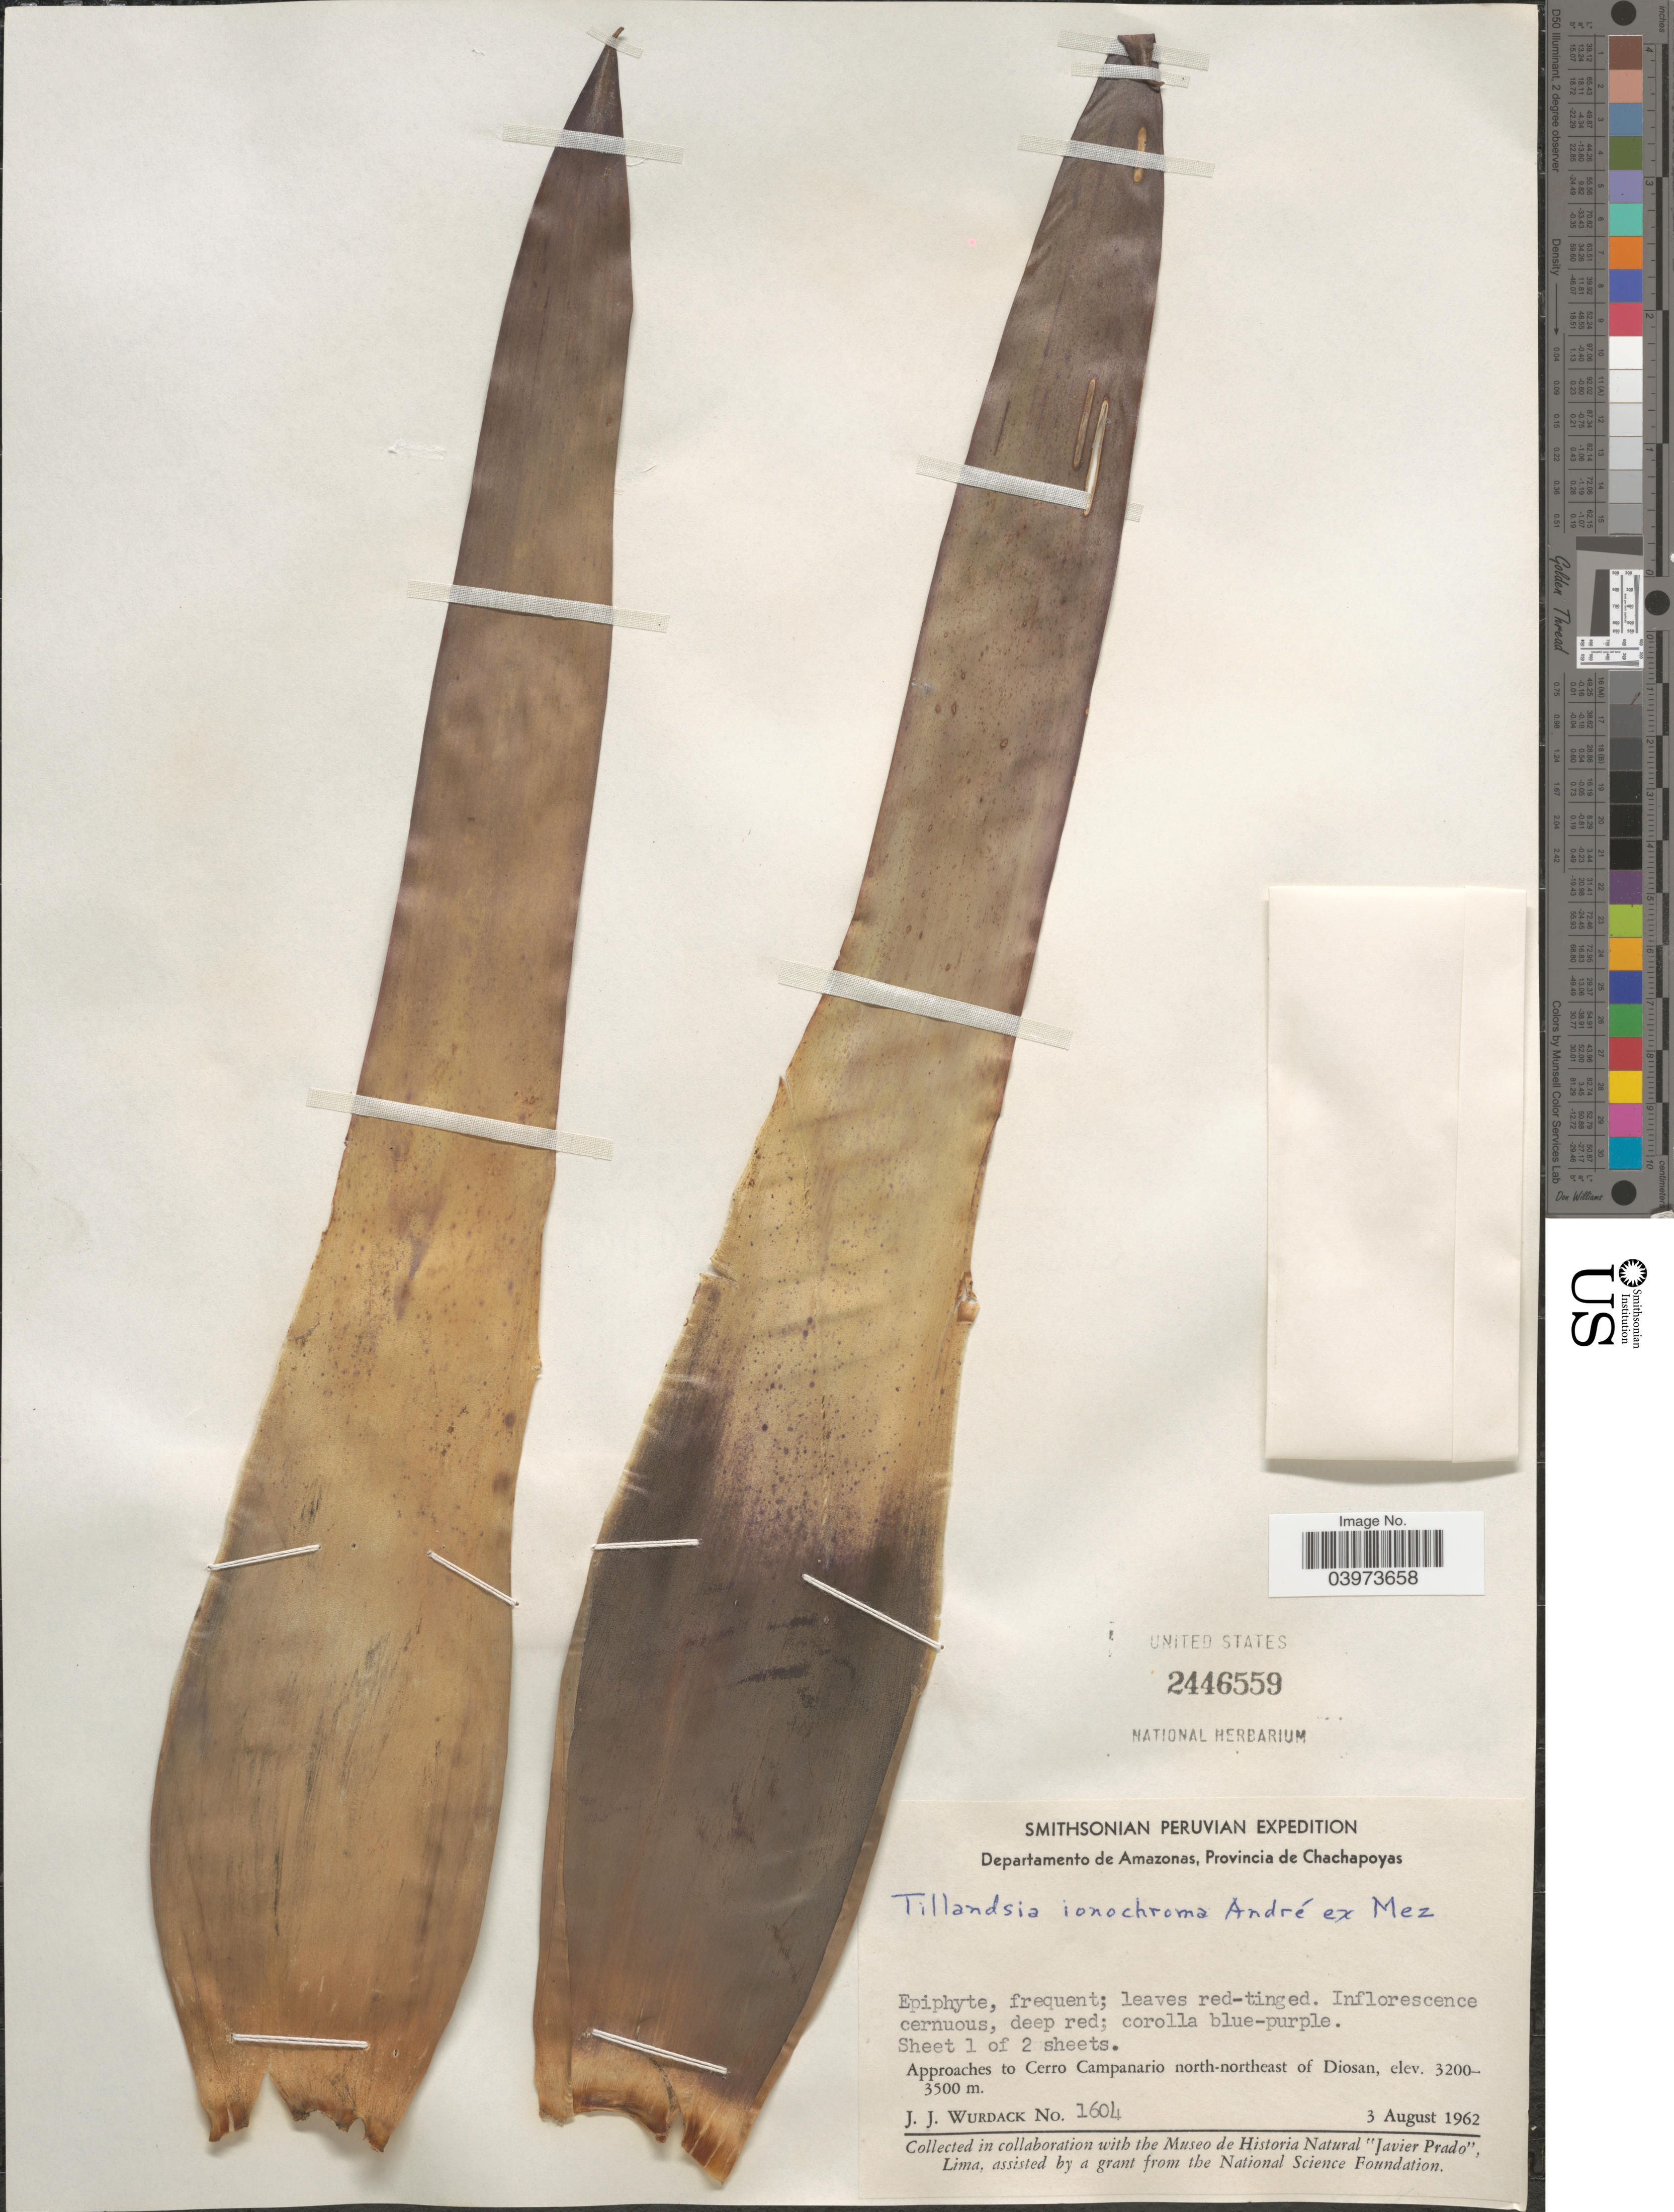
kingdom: Plantae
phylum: Tracheophyta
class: Liliopsida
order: Poales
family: Bromeliaceae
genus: Tillandsia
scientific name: Tillandsia ionochroma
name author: André ex Mez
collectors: J. J. Wurdack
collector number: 1604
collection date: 1962-08-03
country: Peru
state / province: Amazonas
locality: Smithsonian Peruvian Expedition. Departamento de Amazonas, Provincia de Chachapoyas. Approaches to Cerro Campanario north-northeast of Diosan.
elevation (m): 3200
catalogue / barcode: US 2446559